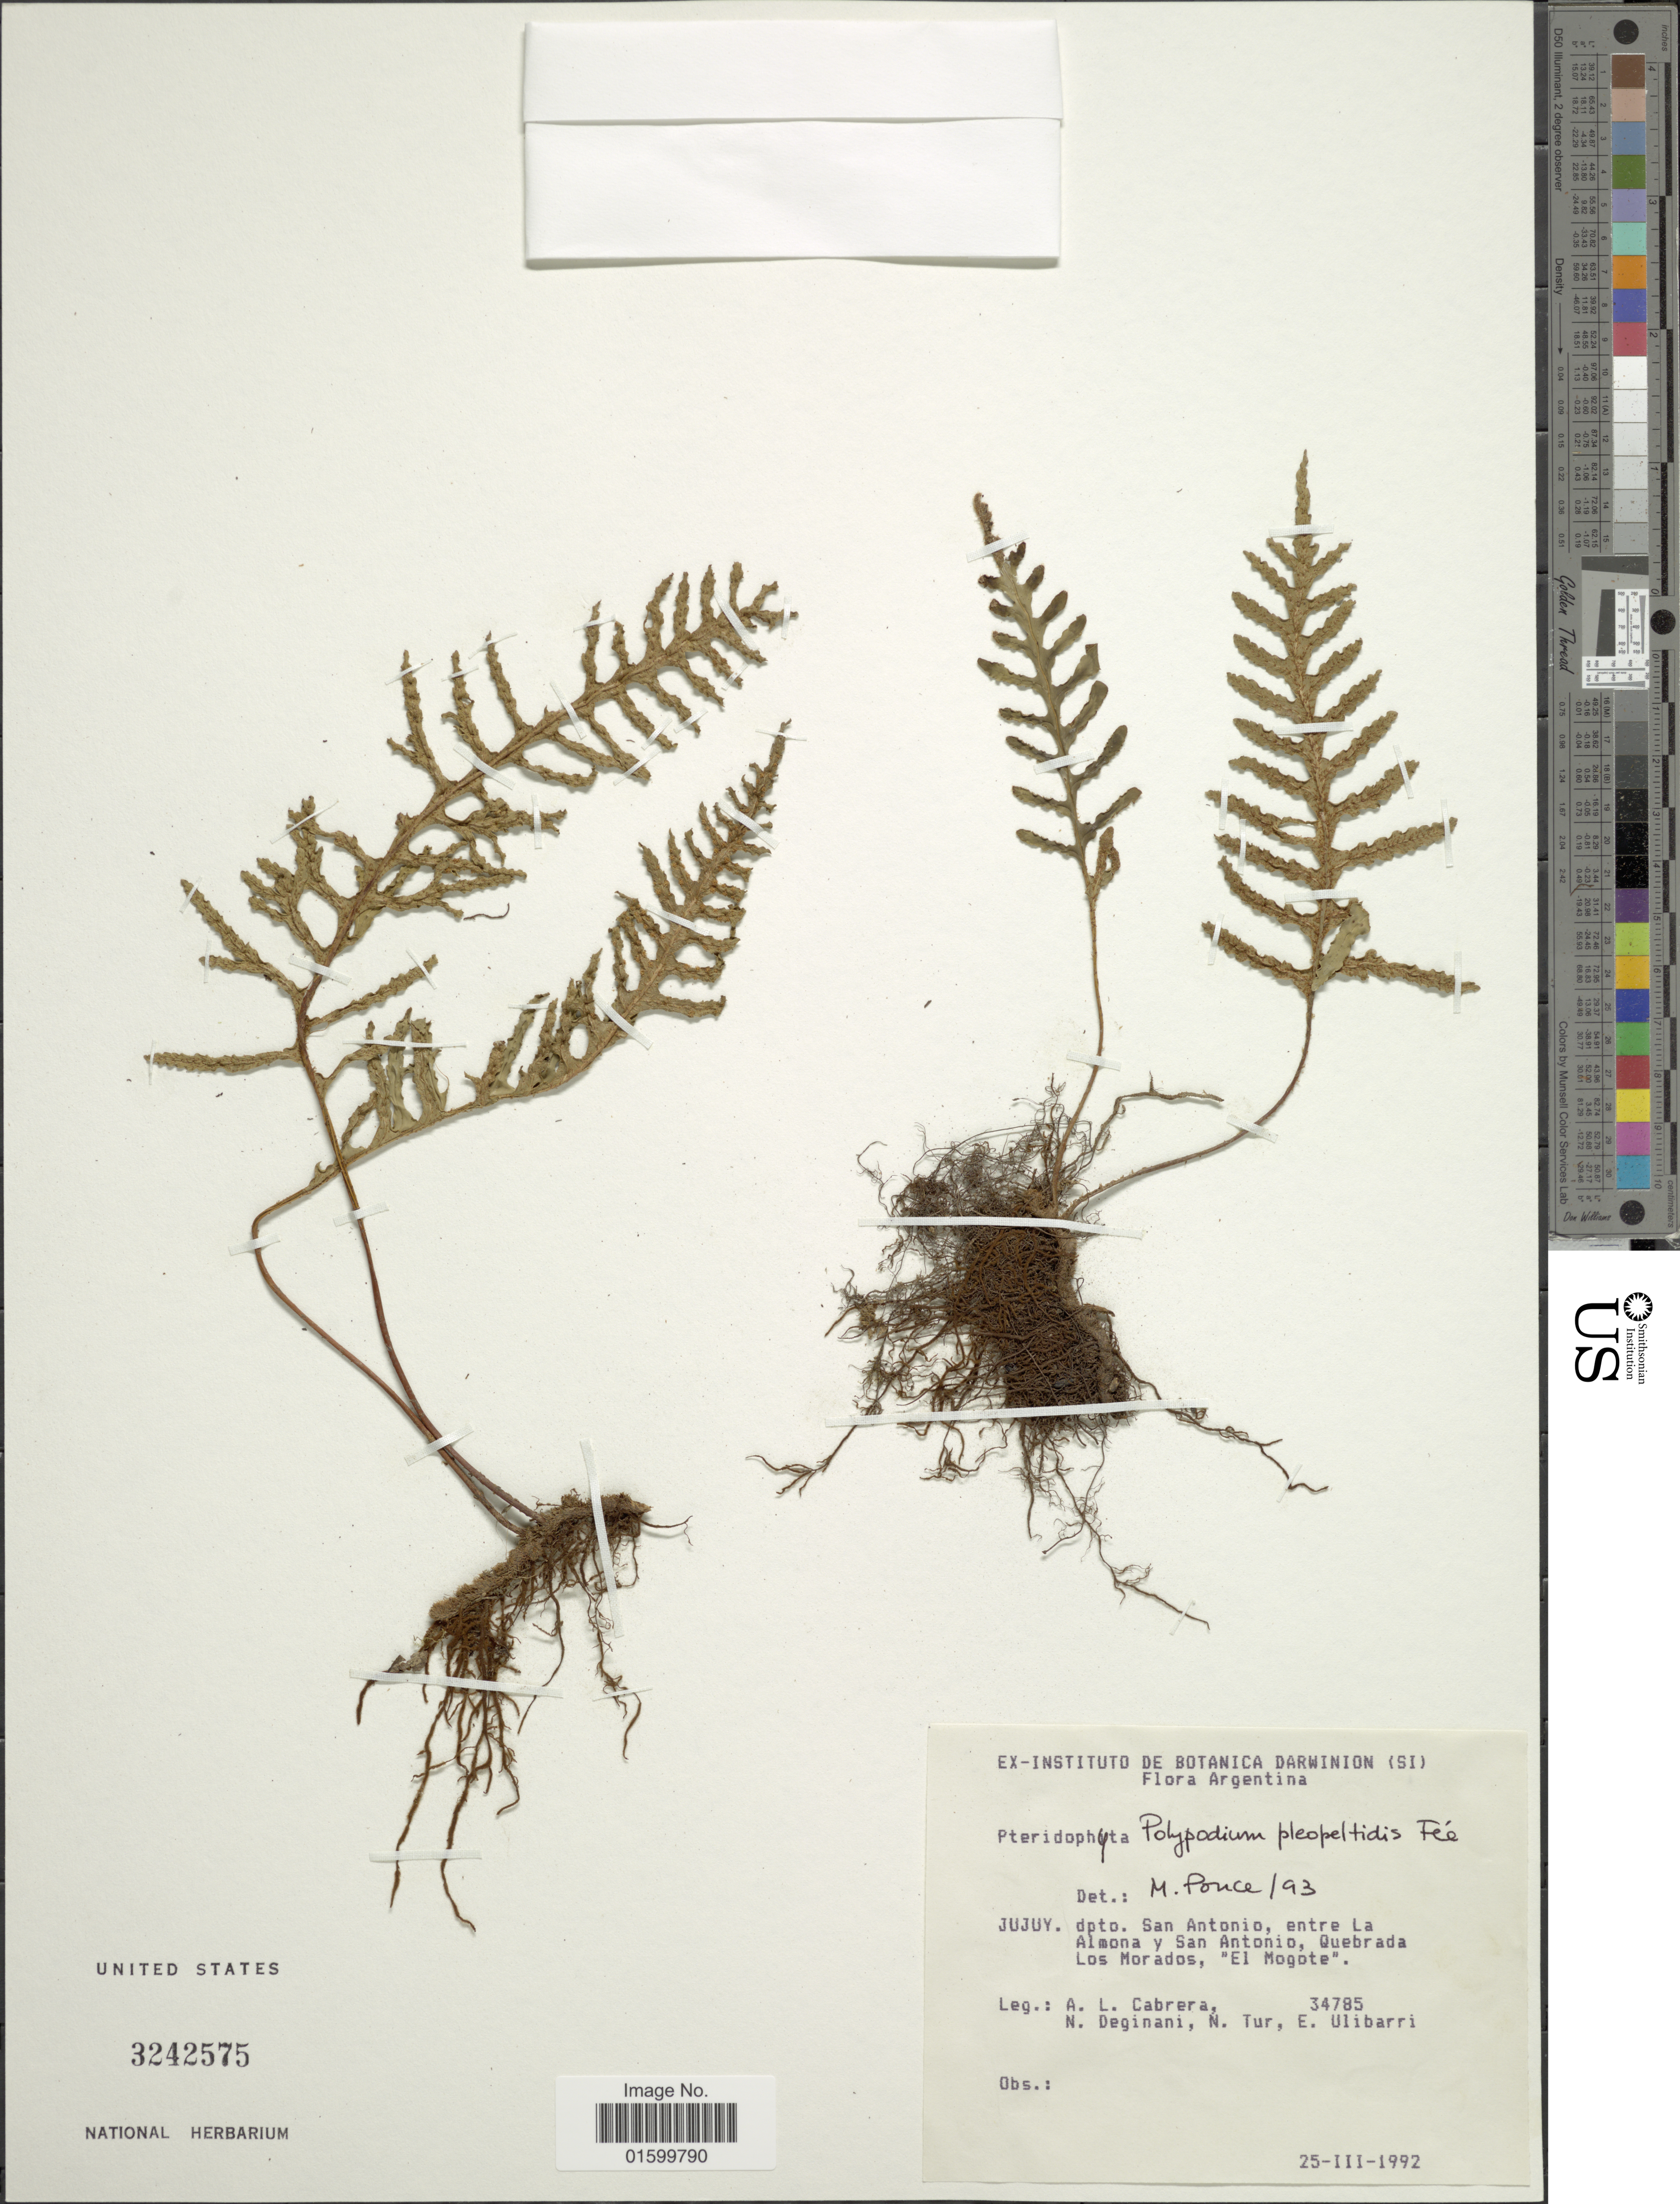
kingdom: Plantae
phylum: Tracheophyta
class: Polypodiopsida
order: Polypodiales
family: Polypodiaceae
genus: Pleopeltis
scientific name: Pleopeltis pleopeltidis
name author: (Fée) de la Sota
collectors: A. L. Cabrera, N. Deginani, N. Tur & E. Ulibarri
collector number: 34785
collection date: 1992-03-25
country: Argentina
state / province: Jujuy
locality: Jujuy, dpto. San Antonio, entre La Almona y San Antonia, Quebrada Los Morados, El Mogote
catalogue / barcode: US 3242575